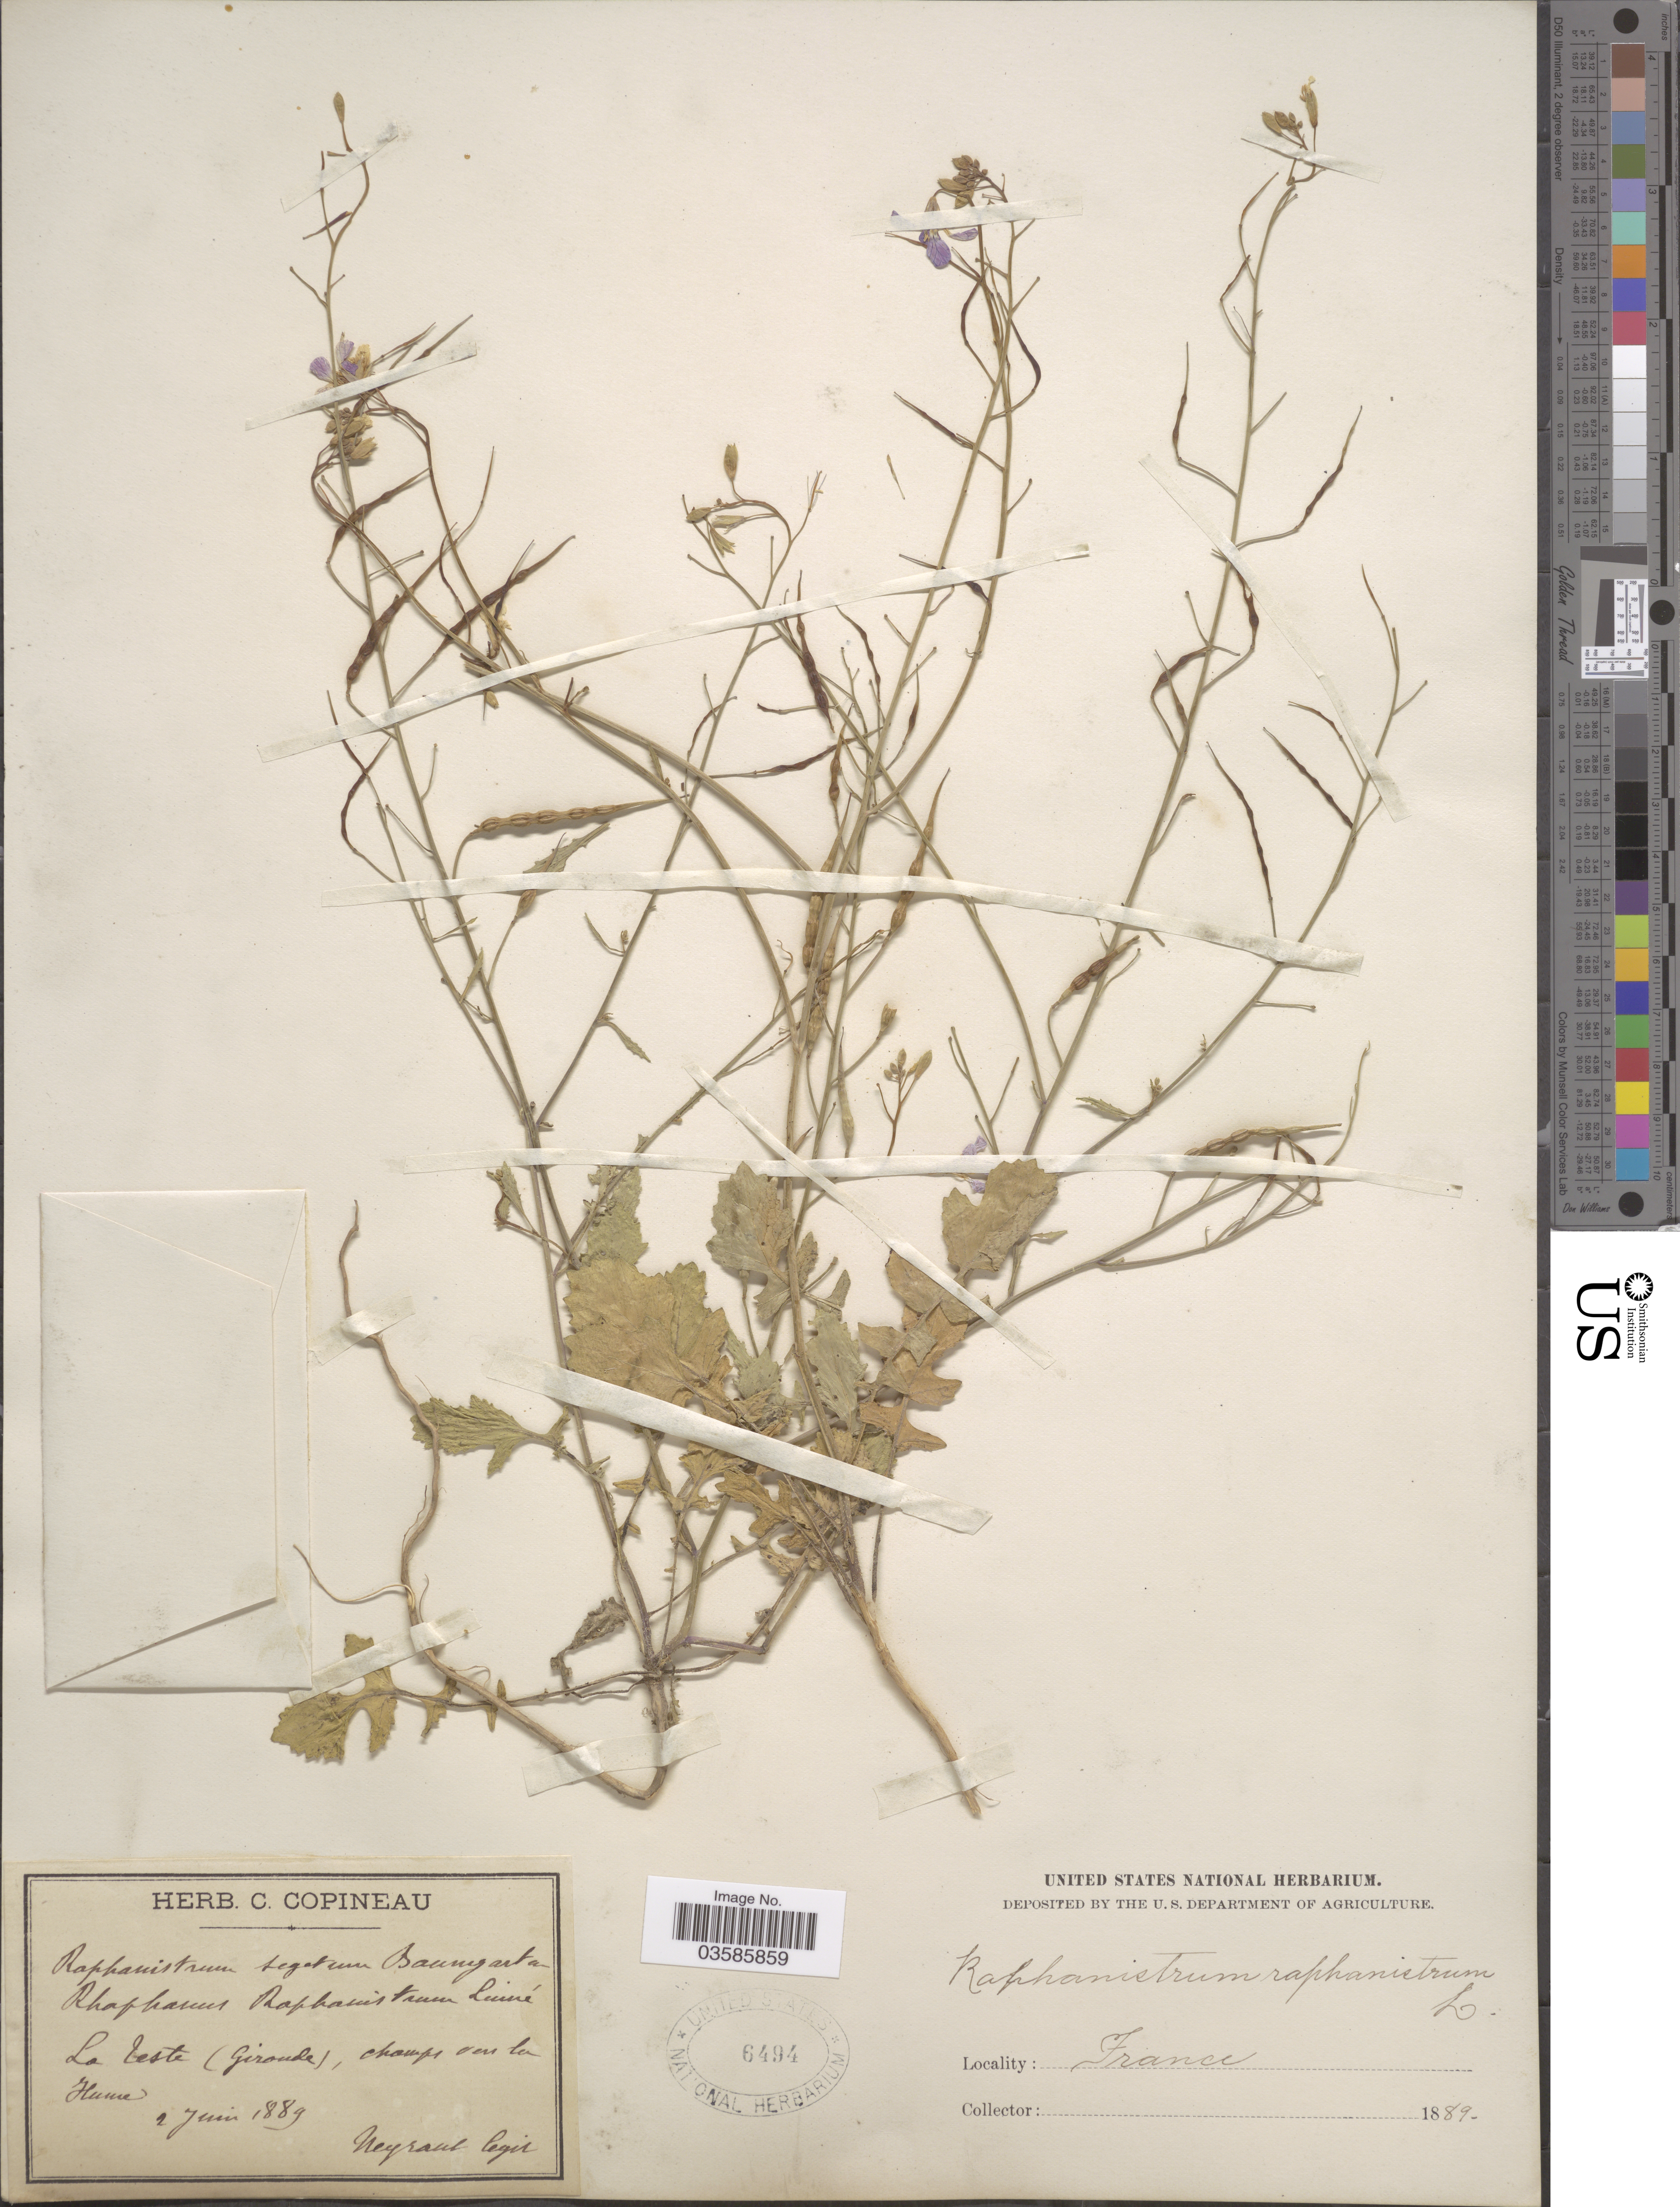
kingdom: Plantae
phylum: Tracheophyta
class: Magnoliopsida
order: Brassicales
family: Brassicaceae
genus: Raphanus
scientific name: Raphanus raphanistrum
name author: L.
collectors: Neyraut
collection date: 1889-06-02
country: France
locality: Le teste (Gironde), champs ven la Hume. [interpreted]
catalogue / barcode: US 6494